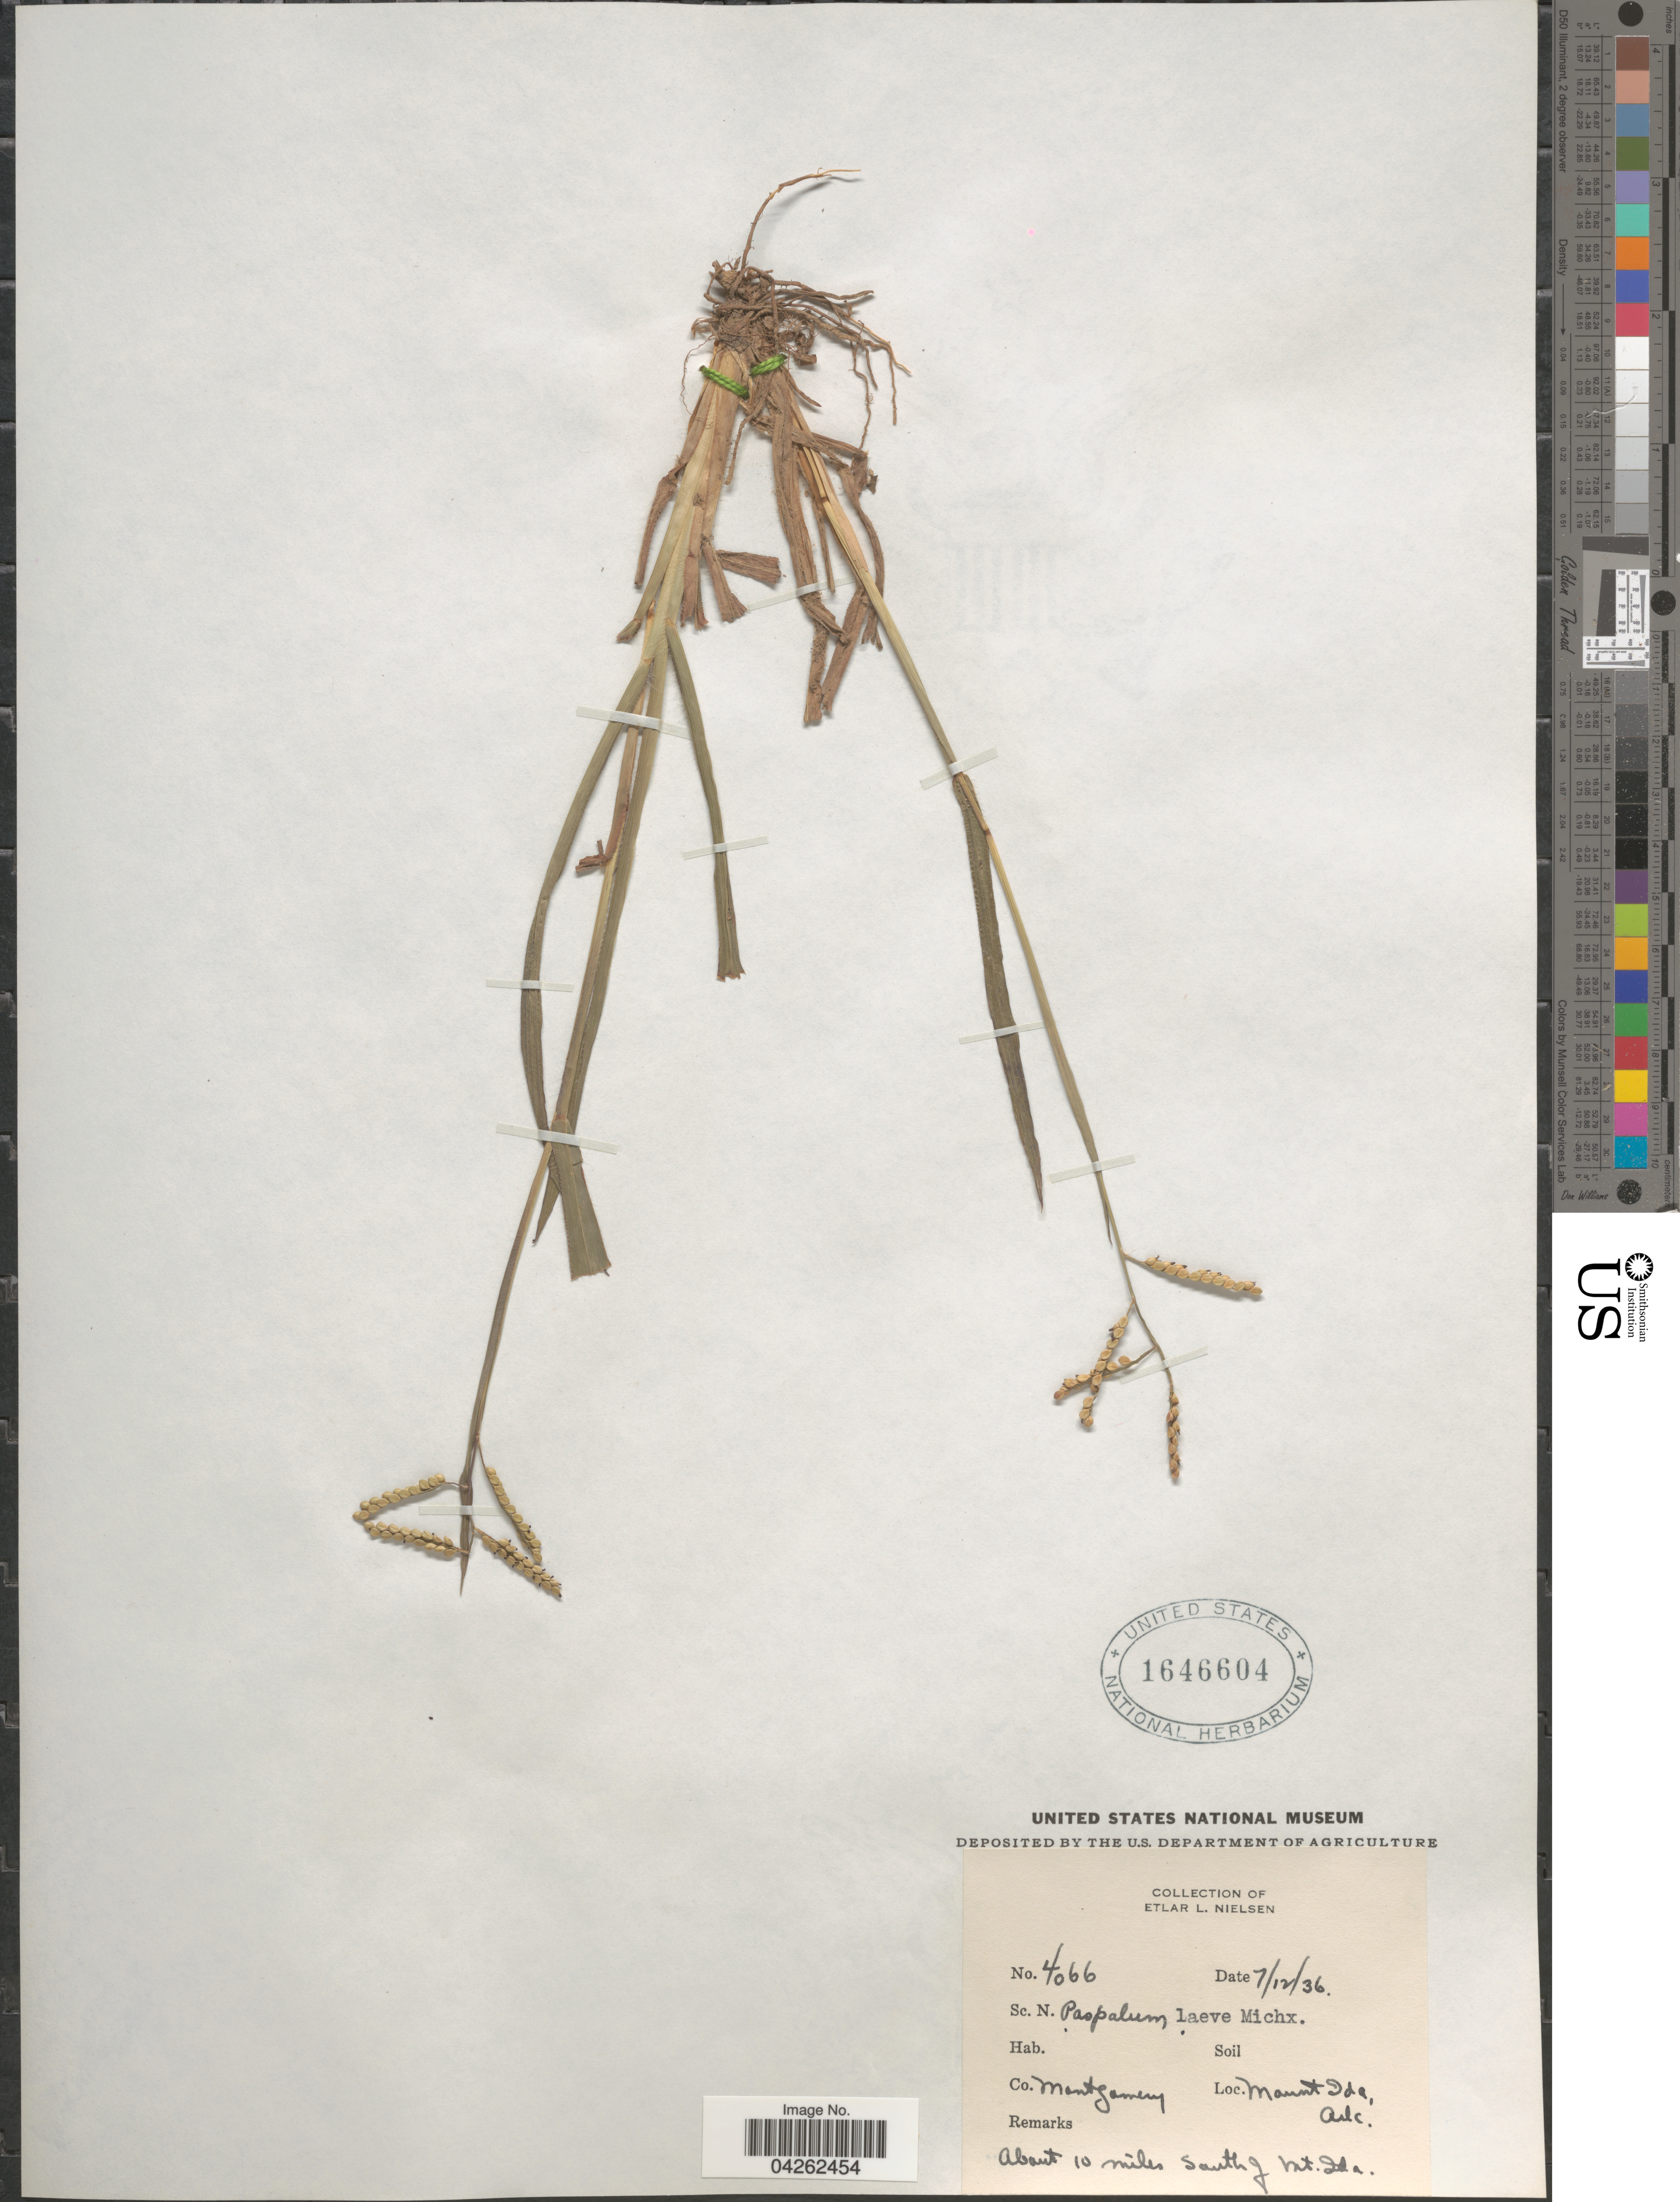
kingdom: Plantae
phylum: Tracheophyta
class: Liliopsida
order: Poales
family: Poaceae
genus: Paspalum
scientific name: Paspalum laeve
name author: Michx.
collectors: E. L. Nielsen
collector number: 4066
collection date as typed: Transcribed d/m/y: 12/7/36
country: United States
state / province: Arkansas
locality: Co. Montgomery. Mount Ida. About 10 miles south of Mt. Ida.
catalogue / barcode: US 1646604